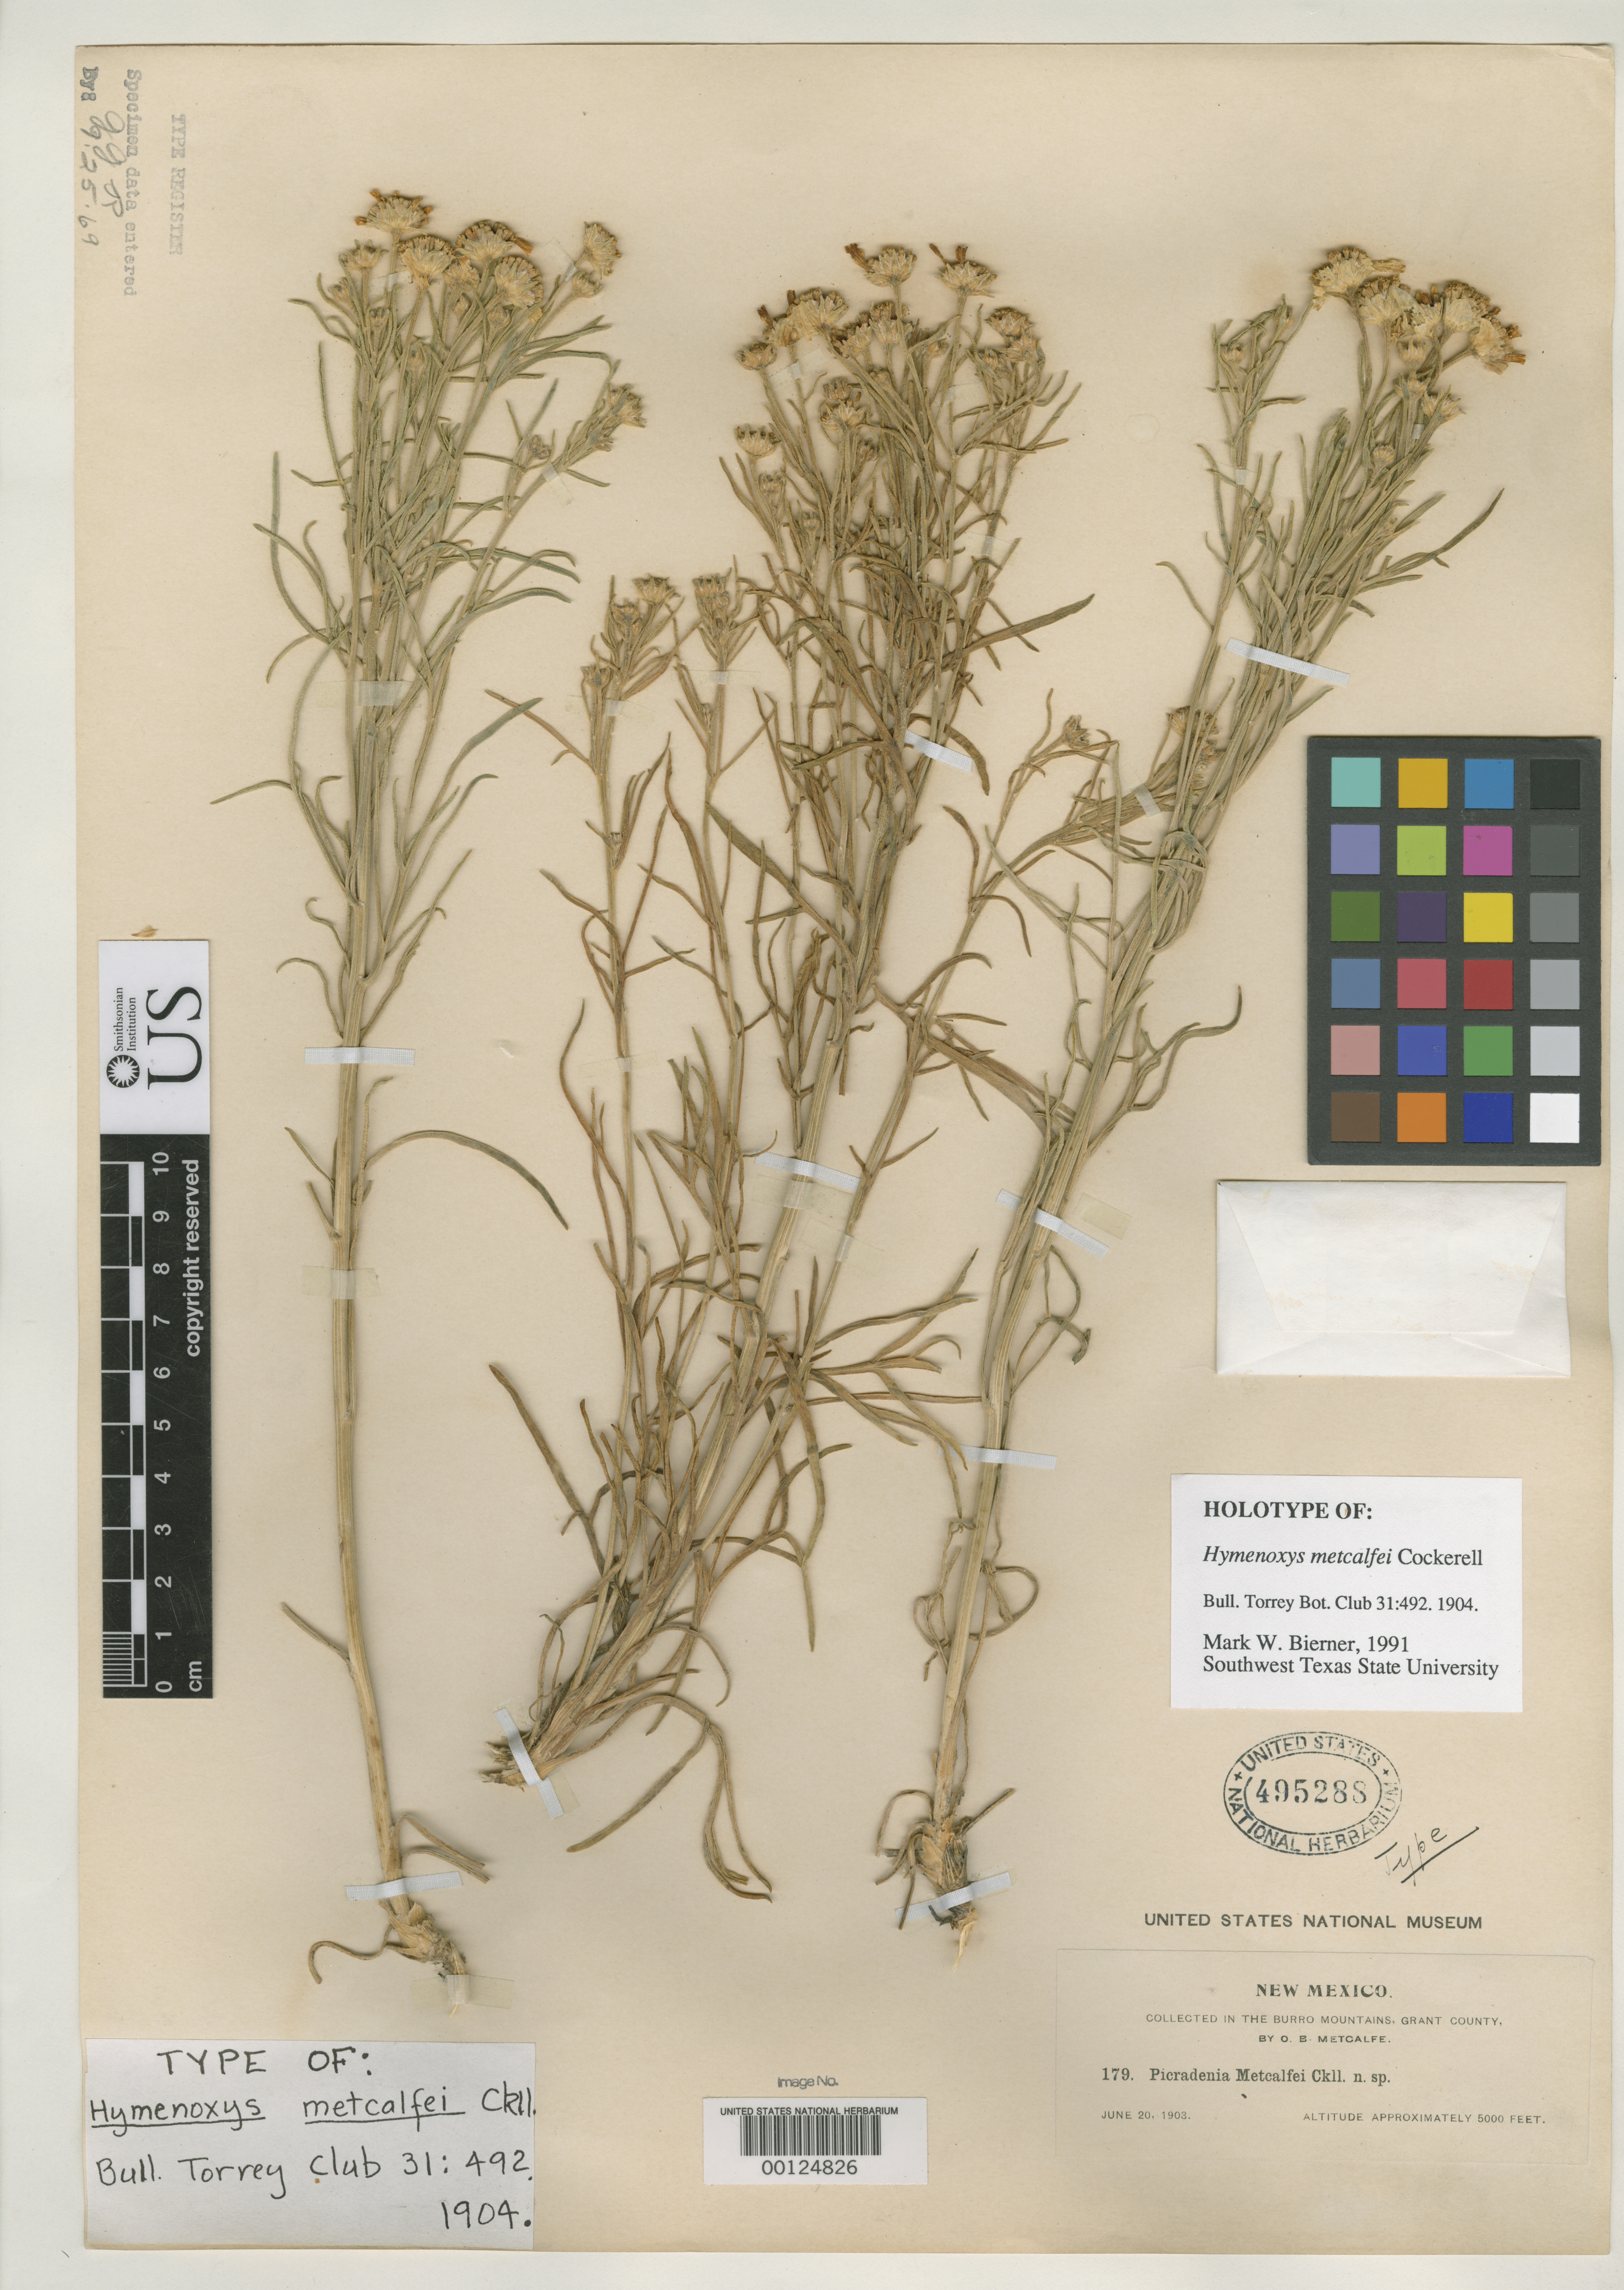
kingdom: Plantae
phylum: Tracheophyta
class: Magnoliopsida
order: Asterales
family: Asteraceae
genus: Hymenoxys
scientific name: Hymenoxys metcalfei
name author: Cockerell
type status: Holotype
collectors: O. B. Metcalfe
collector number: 179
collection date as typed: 20 Jun 1903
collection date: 1903-06-20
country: United States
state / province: New Mexico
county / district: Grant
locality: Burro Mts.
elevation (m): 1524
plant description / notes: Protologue (mis?) cites collection number as 170; number on specimen label is 179.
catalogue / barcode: US 495288